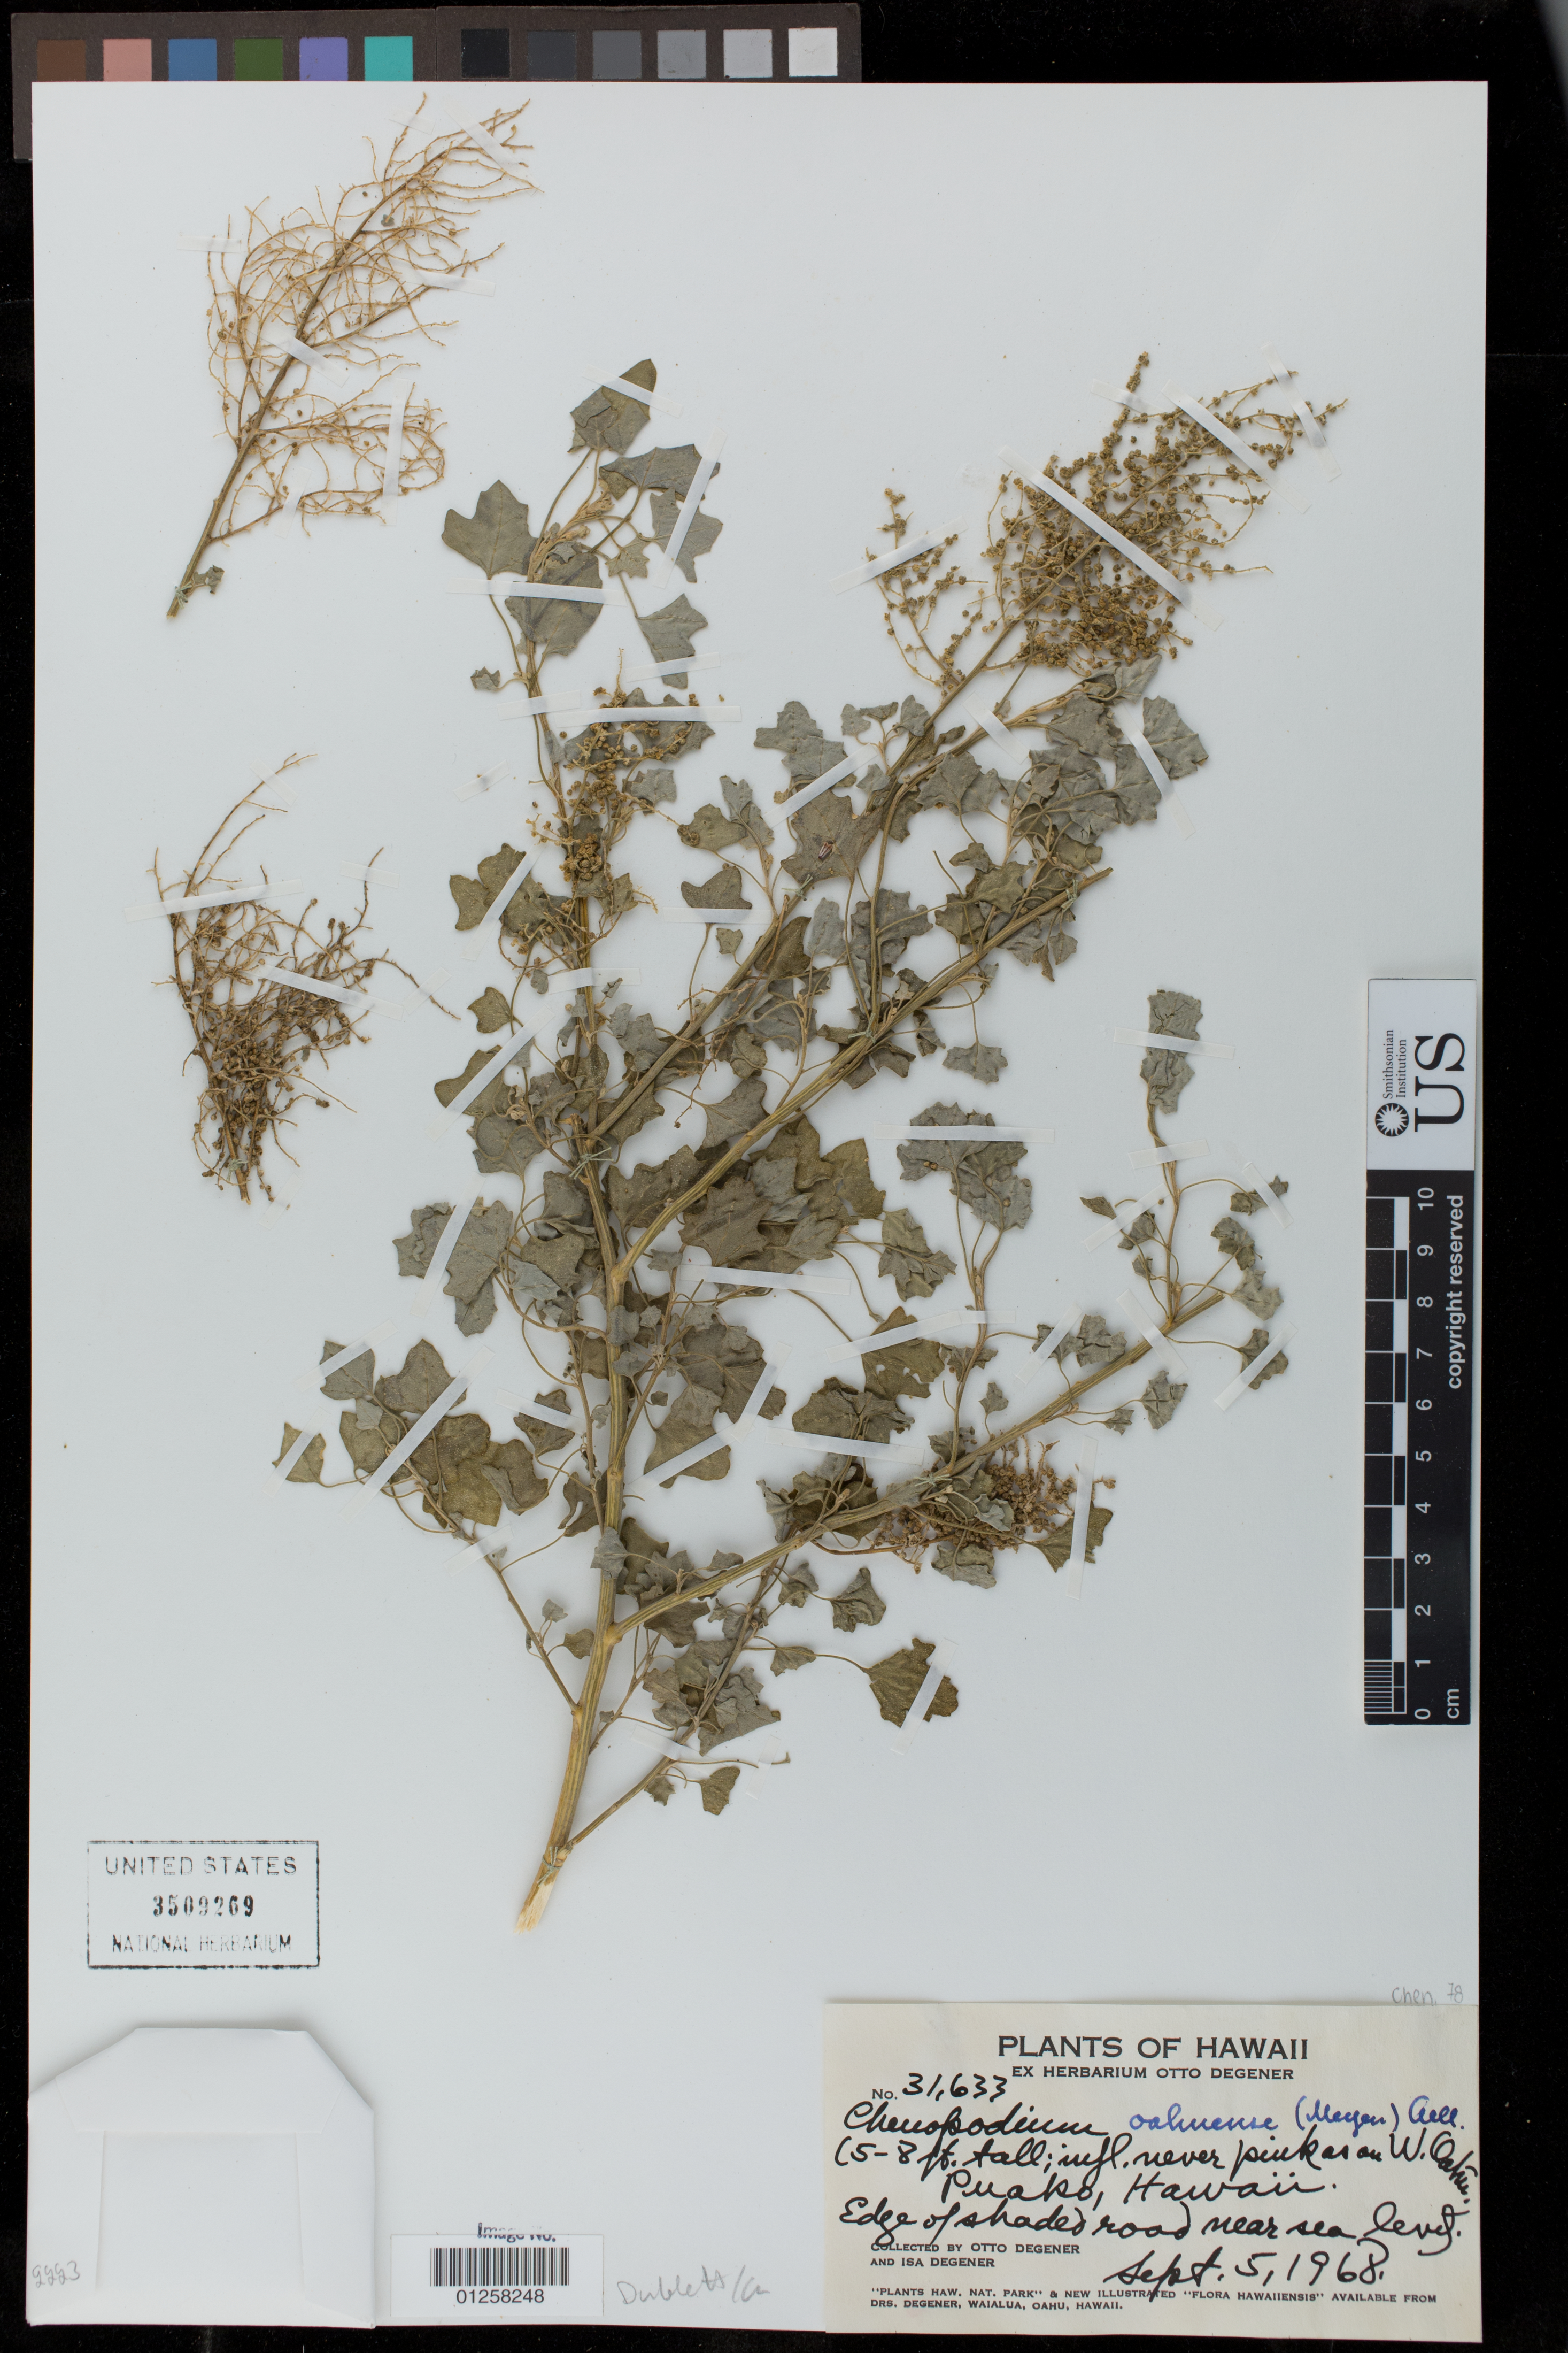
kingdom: Plantae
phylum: Tracheophyta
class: Magnoliopsida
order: Caryophyllales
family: Amaranthaceae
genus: Chenopodium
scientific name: Chenopodium oahuense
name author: (Meyen) Aellen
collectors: O. Degener & I. Degener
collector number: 1304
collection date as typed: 5 Sep 1968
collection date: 1968-09-05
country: United States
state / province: Hawaii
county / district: Hawaii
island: Hawaii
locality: Near Puako.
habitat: Edge of shade.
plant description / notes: Grown from seeds brought from Africa by W. Carter.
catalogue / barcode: US 3509269